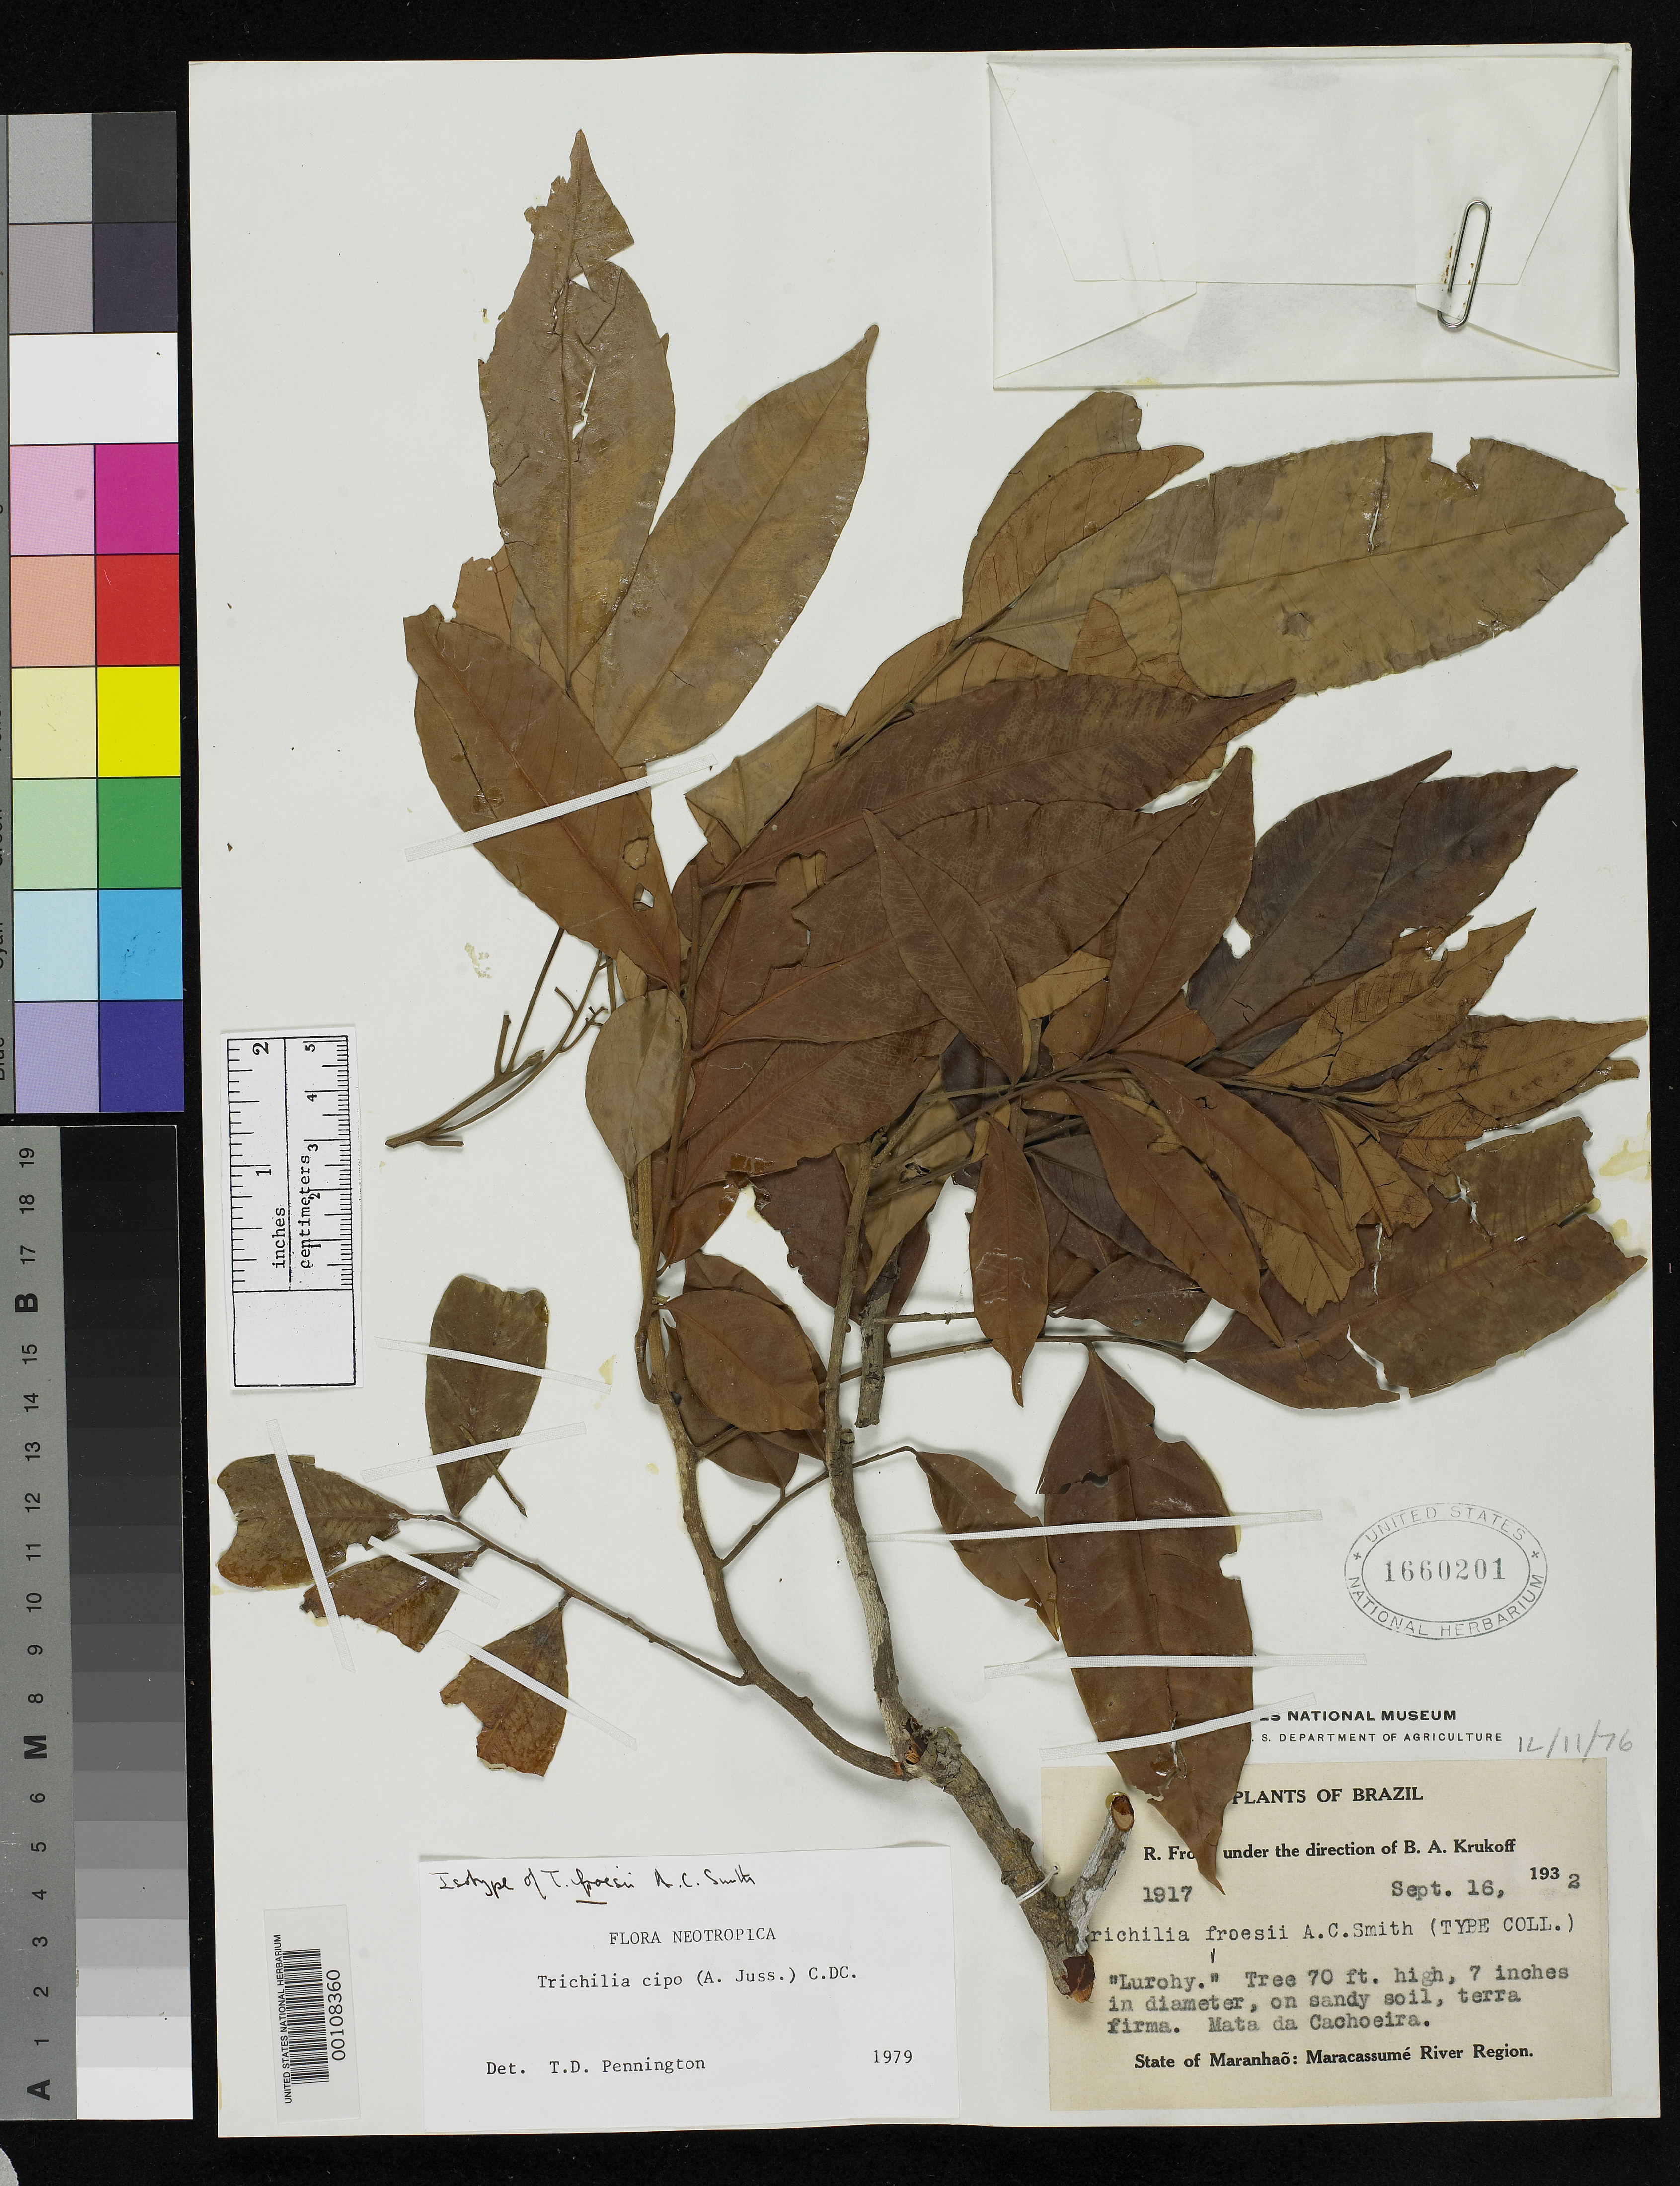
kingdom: Plantae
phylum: Tracheophyta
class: Magnoliopsida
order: Sapindales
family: Meliaceae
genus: Trichilia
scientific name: Trichilia froesii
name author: A.C. Sm.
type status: Isotype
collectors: R. L. Fróes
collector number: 1917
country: Brazil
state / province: Maranhão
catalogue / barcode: US 1660201